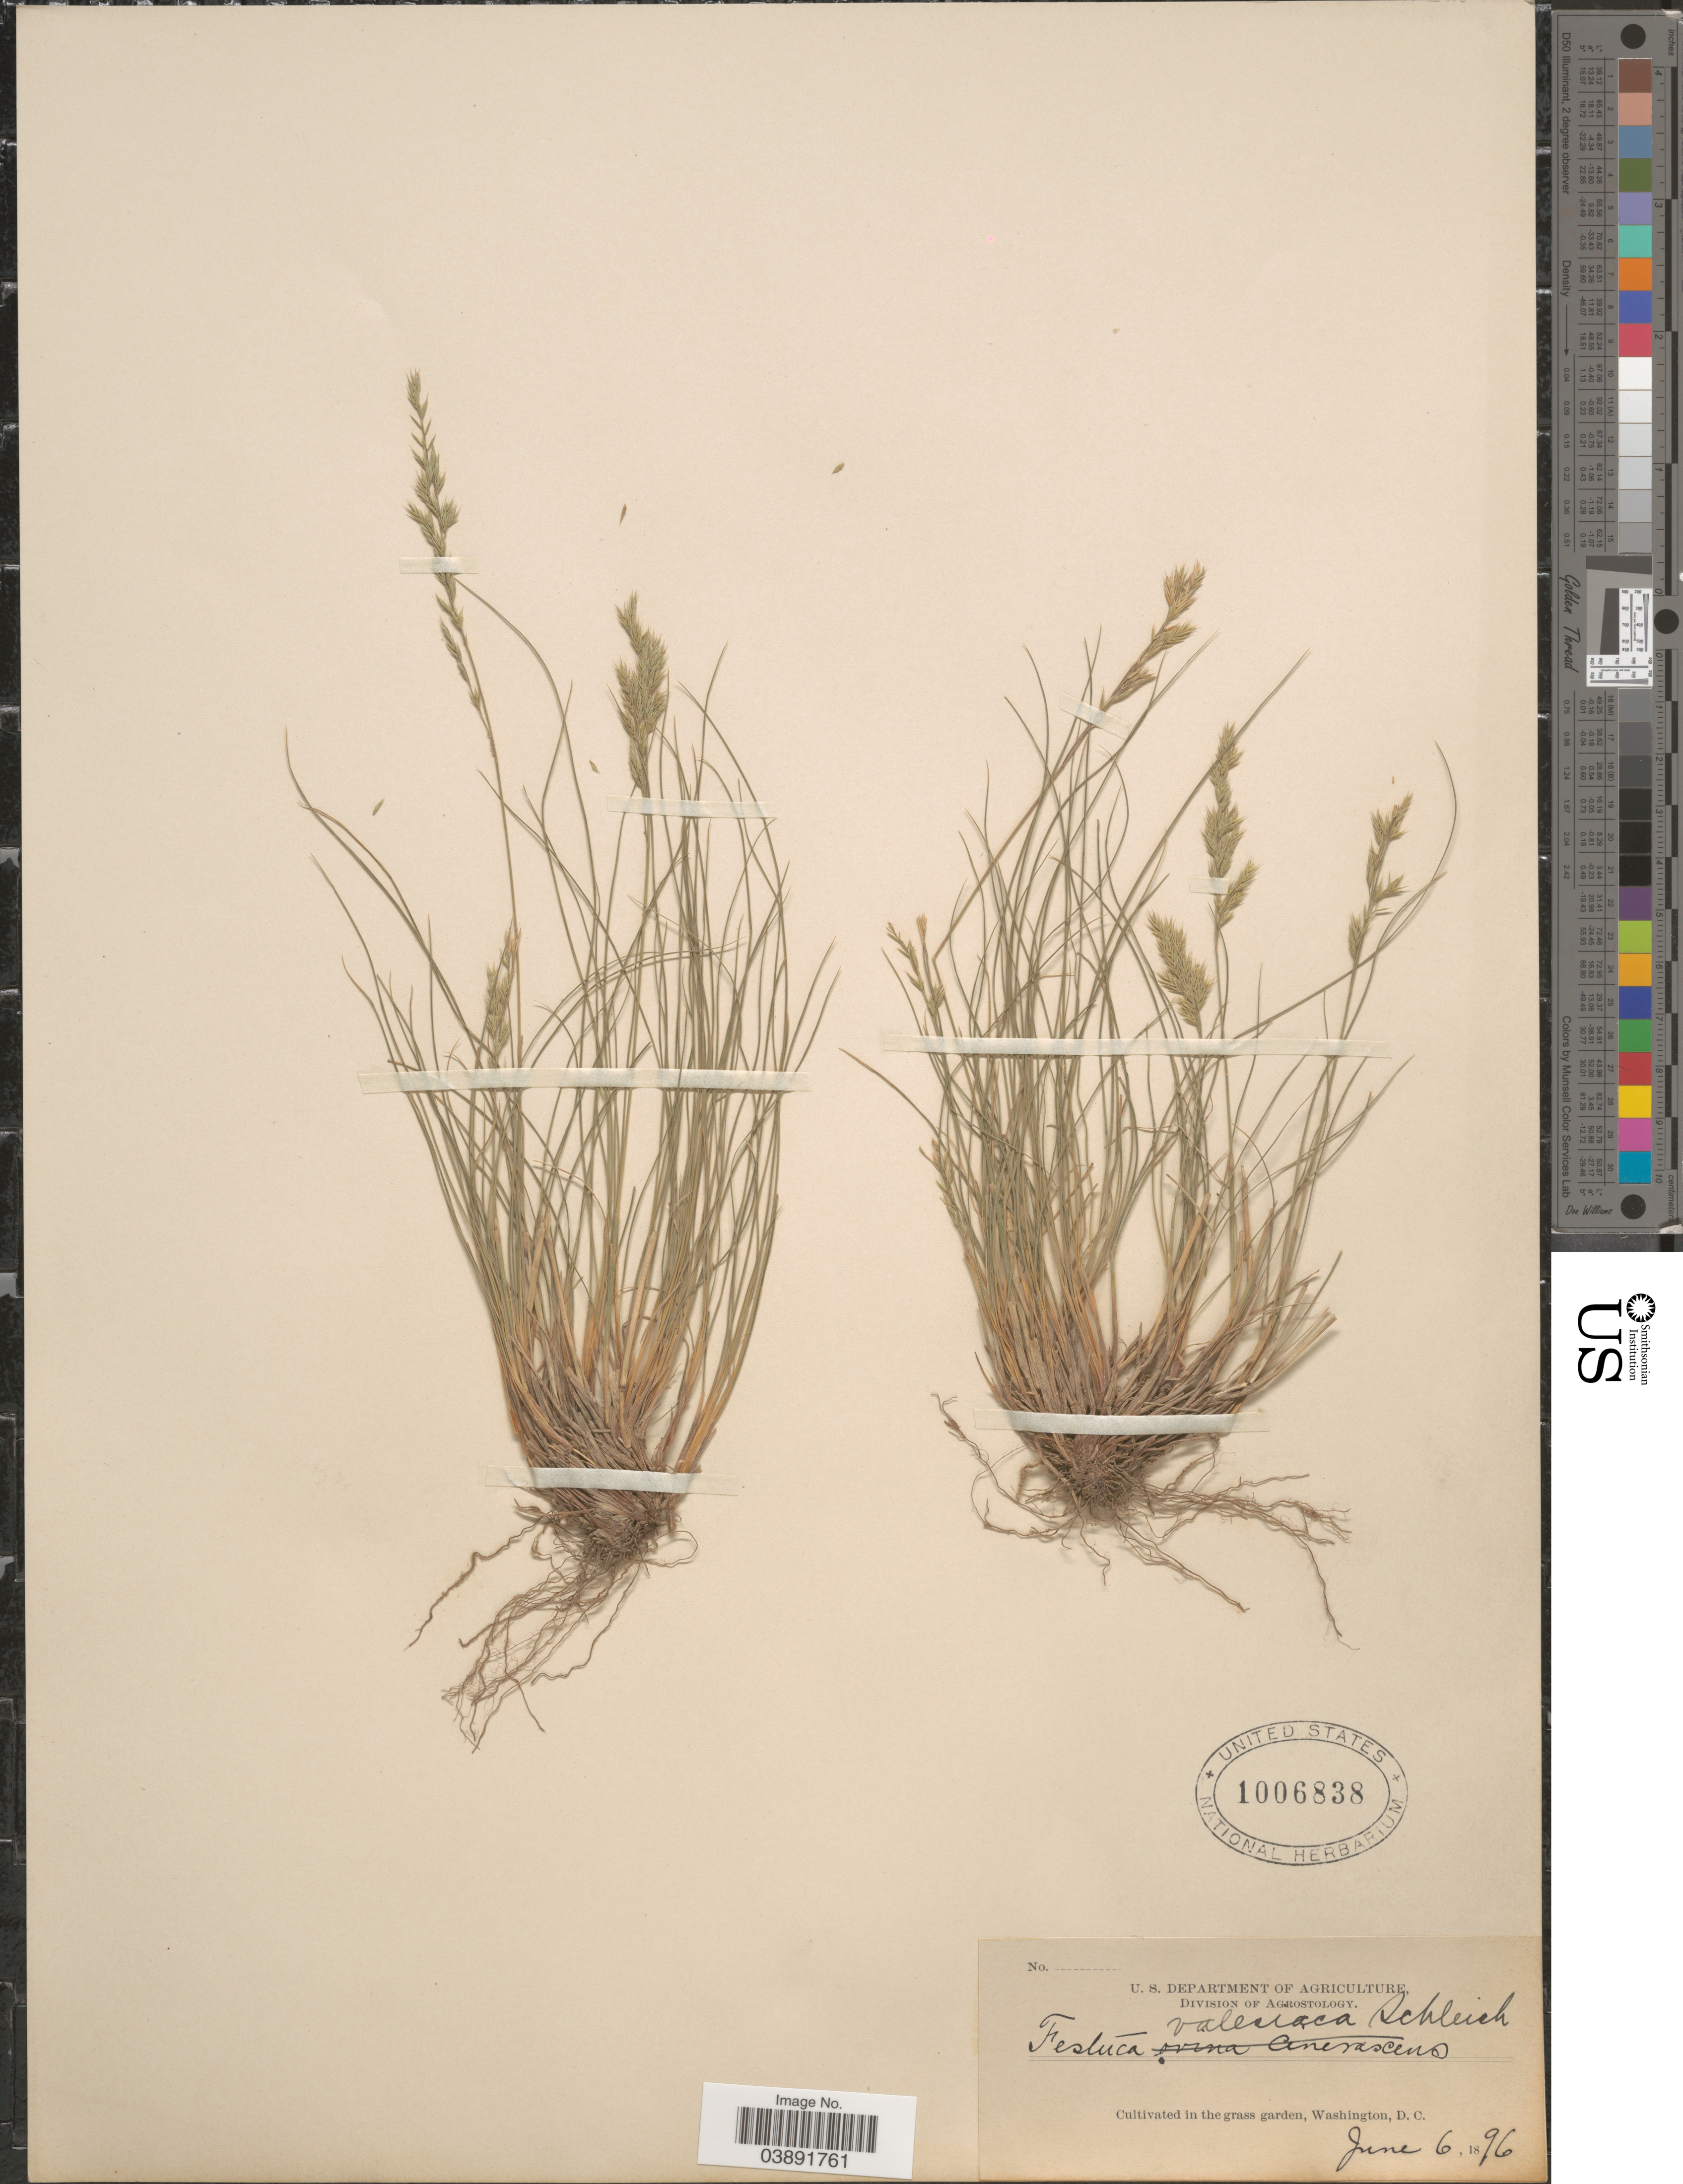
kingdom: Plantae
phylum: Tracheophyta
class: Liliopsida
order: Poales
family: Poaceae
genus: Festuca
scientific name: Festuca valesiaca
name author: Schleich. ex Gaudin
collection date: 1896-06-06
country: United States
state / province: District of Columbia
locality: Washington, D.C.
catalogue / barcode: US 1006838